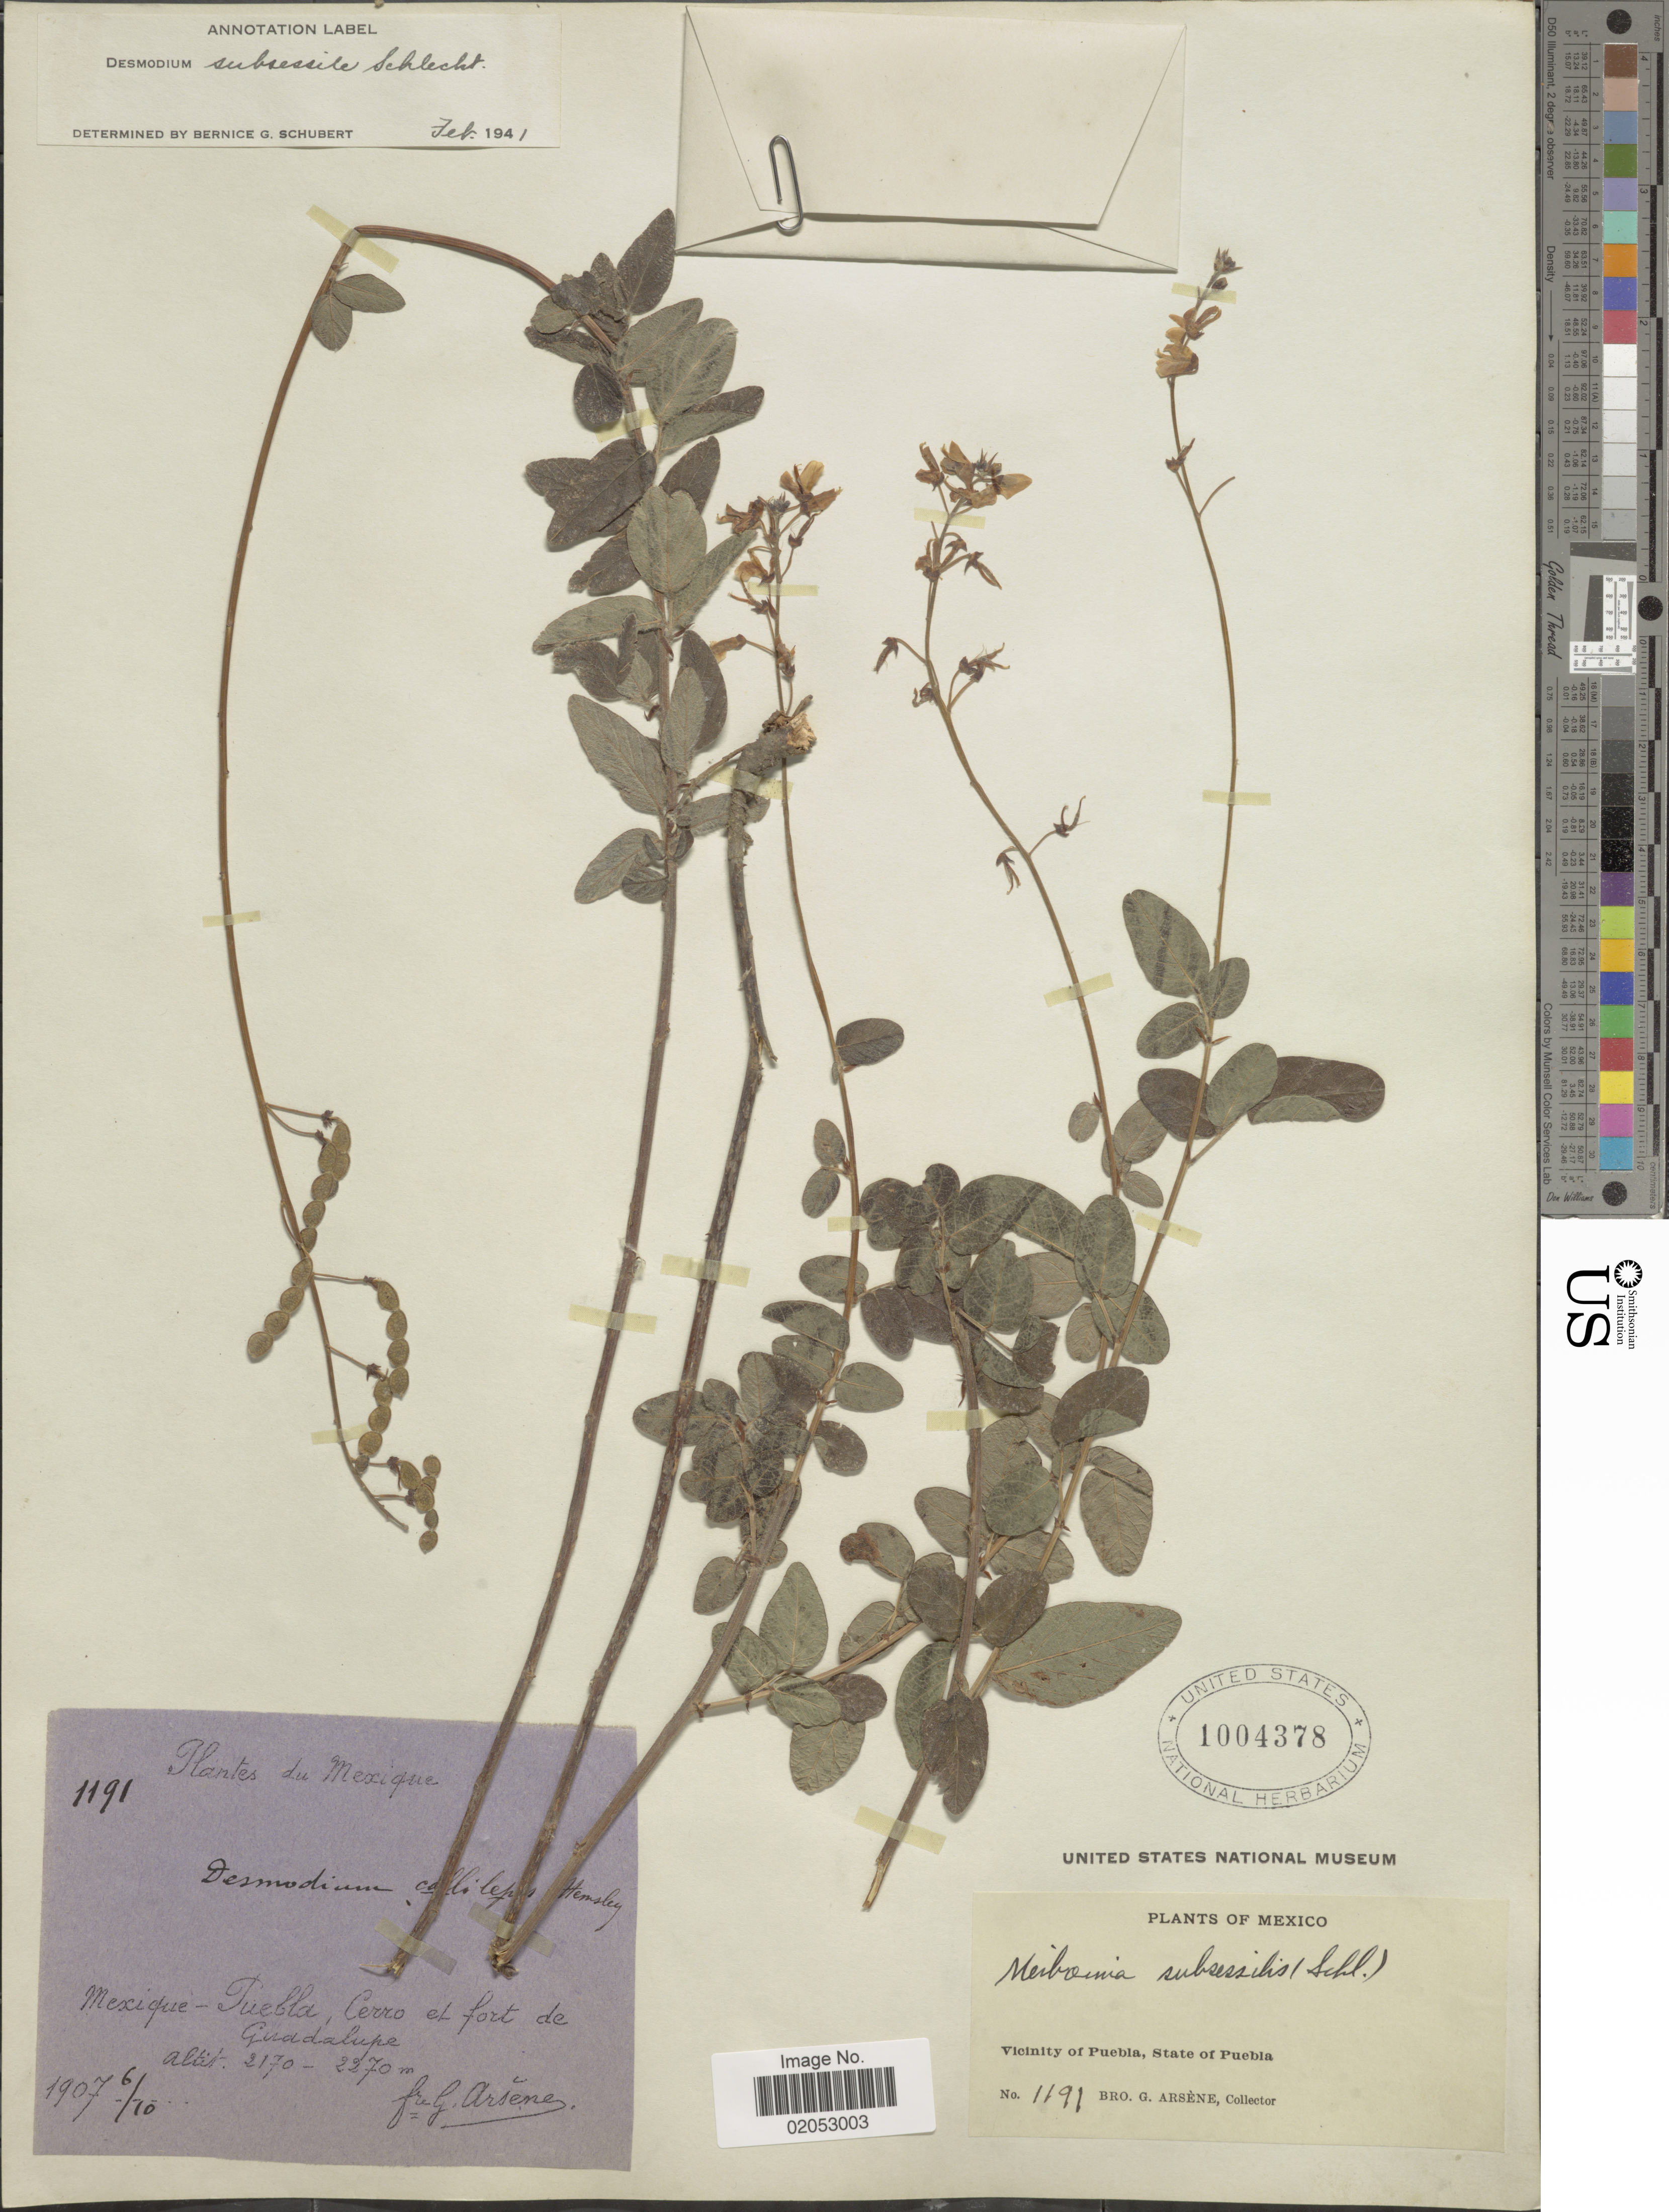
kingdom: Plantae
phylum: Tracheophyta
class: Magnoliopsida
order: Fabales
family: Fabaceae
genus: Desmodium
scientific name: Desmodium subsessile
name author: Seaton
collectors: Bro. G. Arsène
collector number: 1191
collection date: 1907-10-06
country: Mexico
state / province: Puebla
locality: Vicinity of Puebla, State of Puebla. Mexique - Puebla, Cerro et fort de Guadalupe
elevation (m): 2170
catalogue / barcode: US 1004378